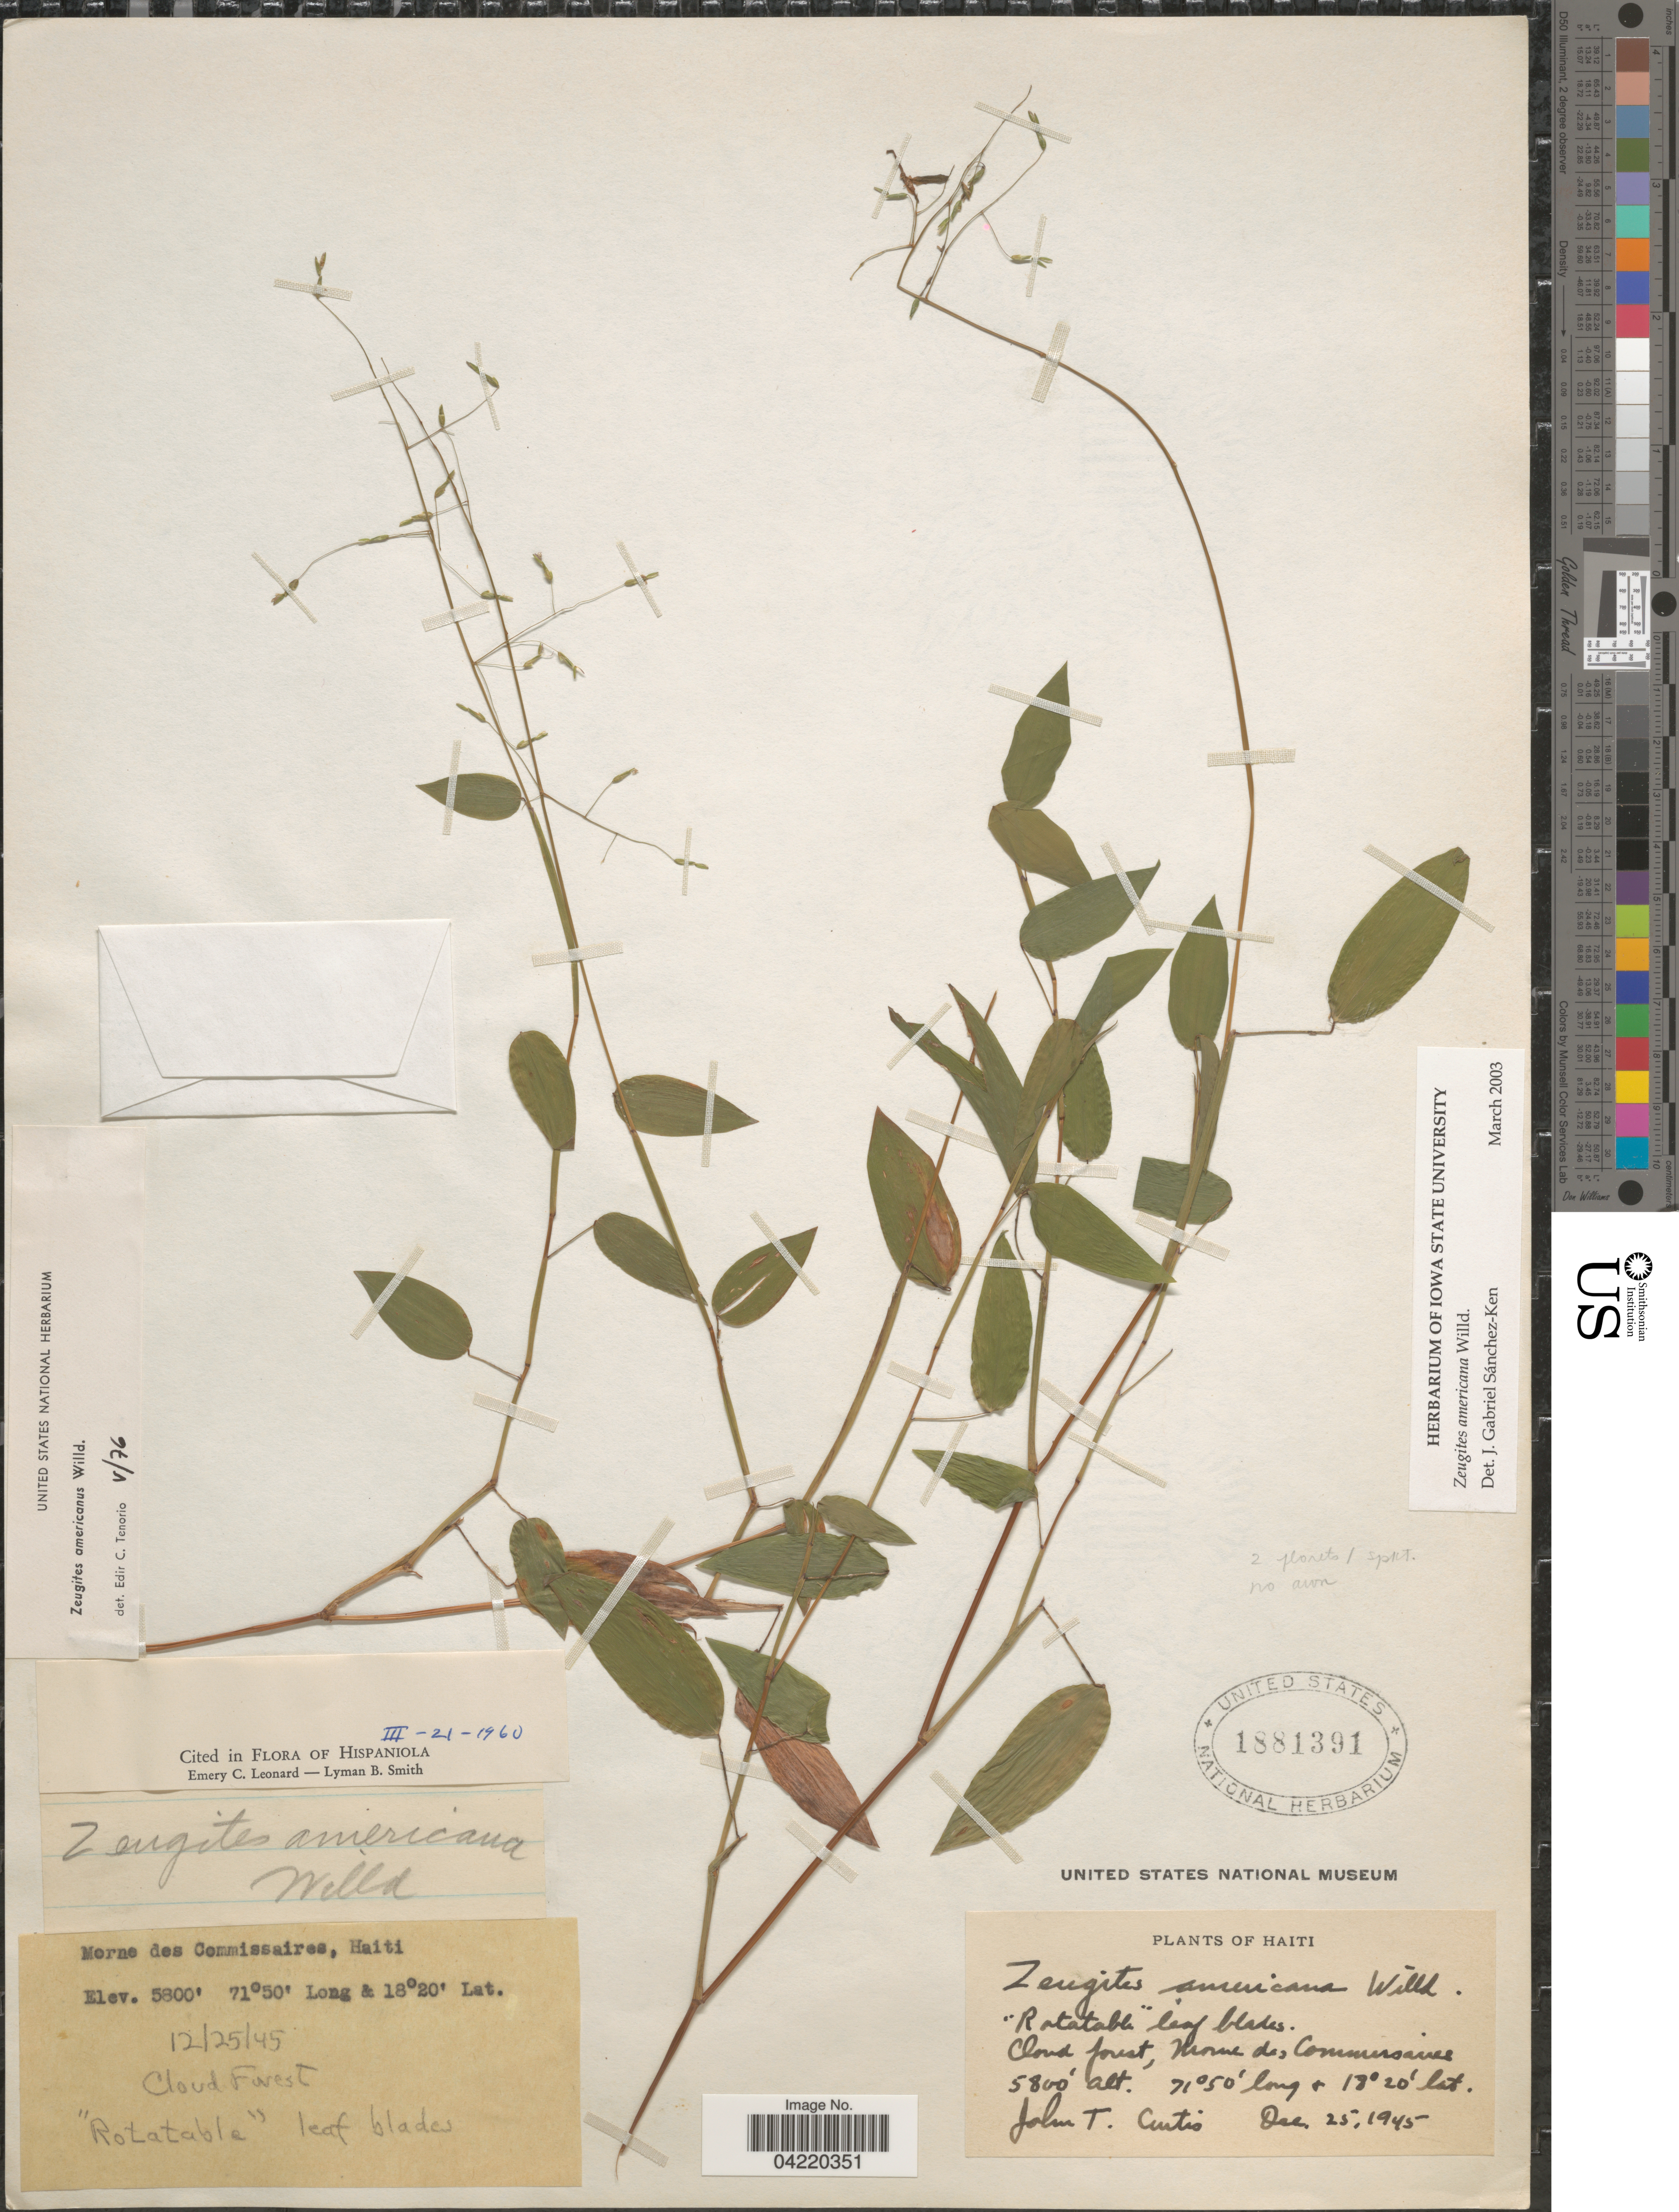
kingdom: Plantae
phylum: Tracheophyta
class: Liliopsida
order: Poales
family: Poaceae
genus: Zeugites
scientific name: Zeugites americanus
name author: Willd.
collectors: J. Curtis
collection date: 1945-12-25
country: Haiti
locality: Morne des Commissaires. Cloud Forest.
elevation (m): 1768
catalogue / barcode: US 1881391